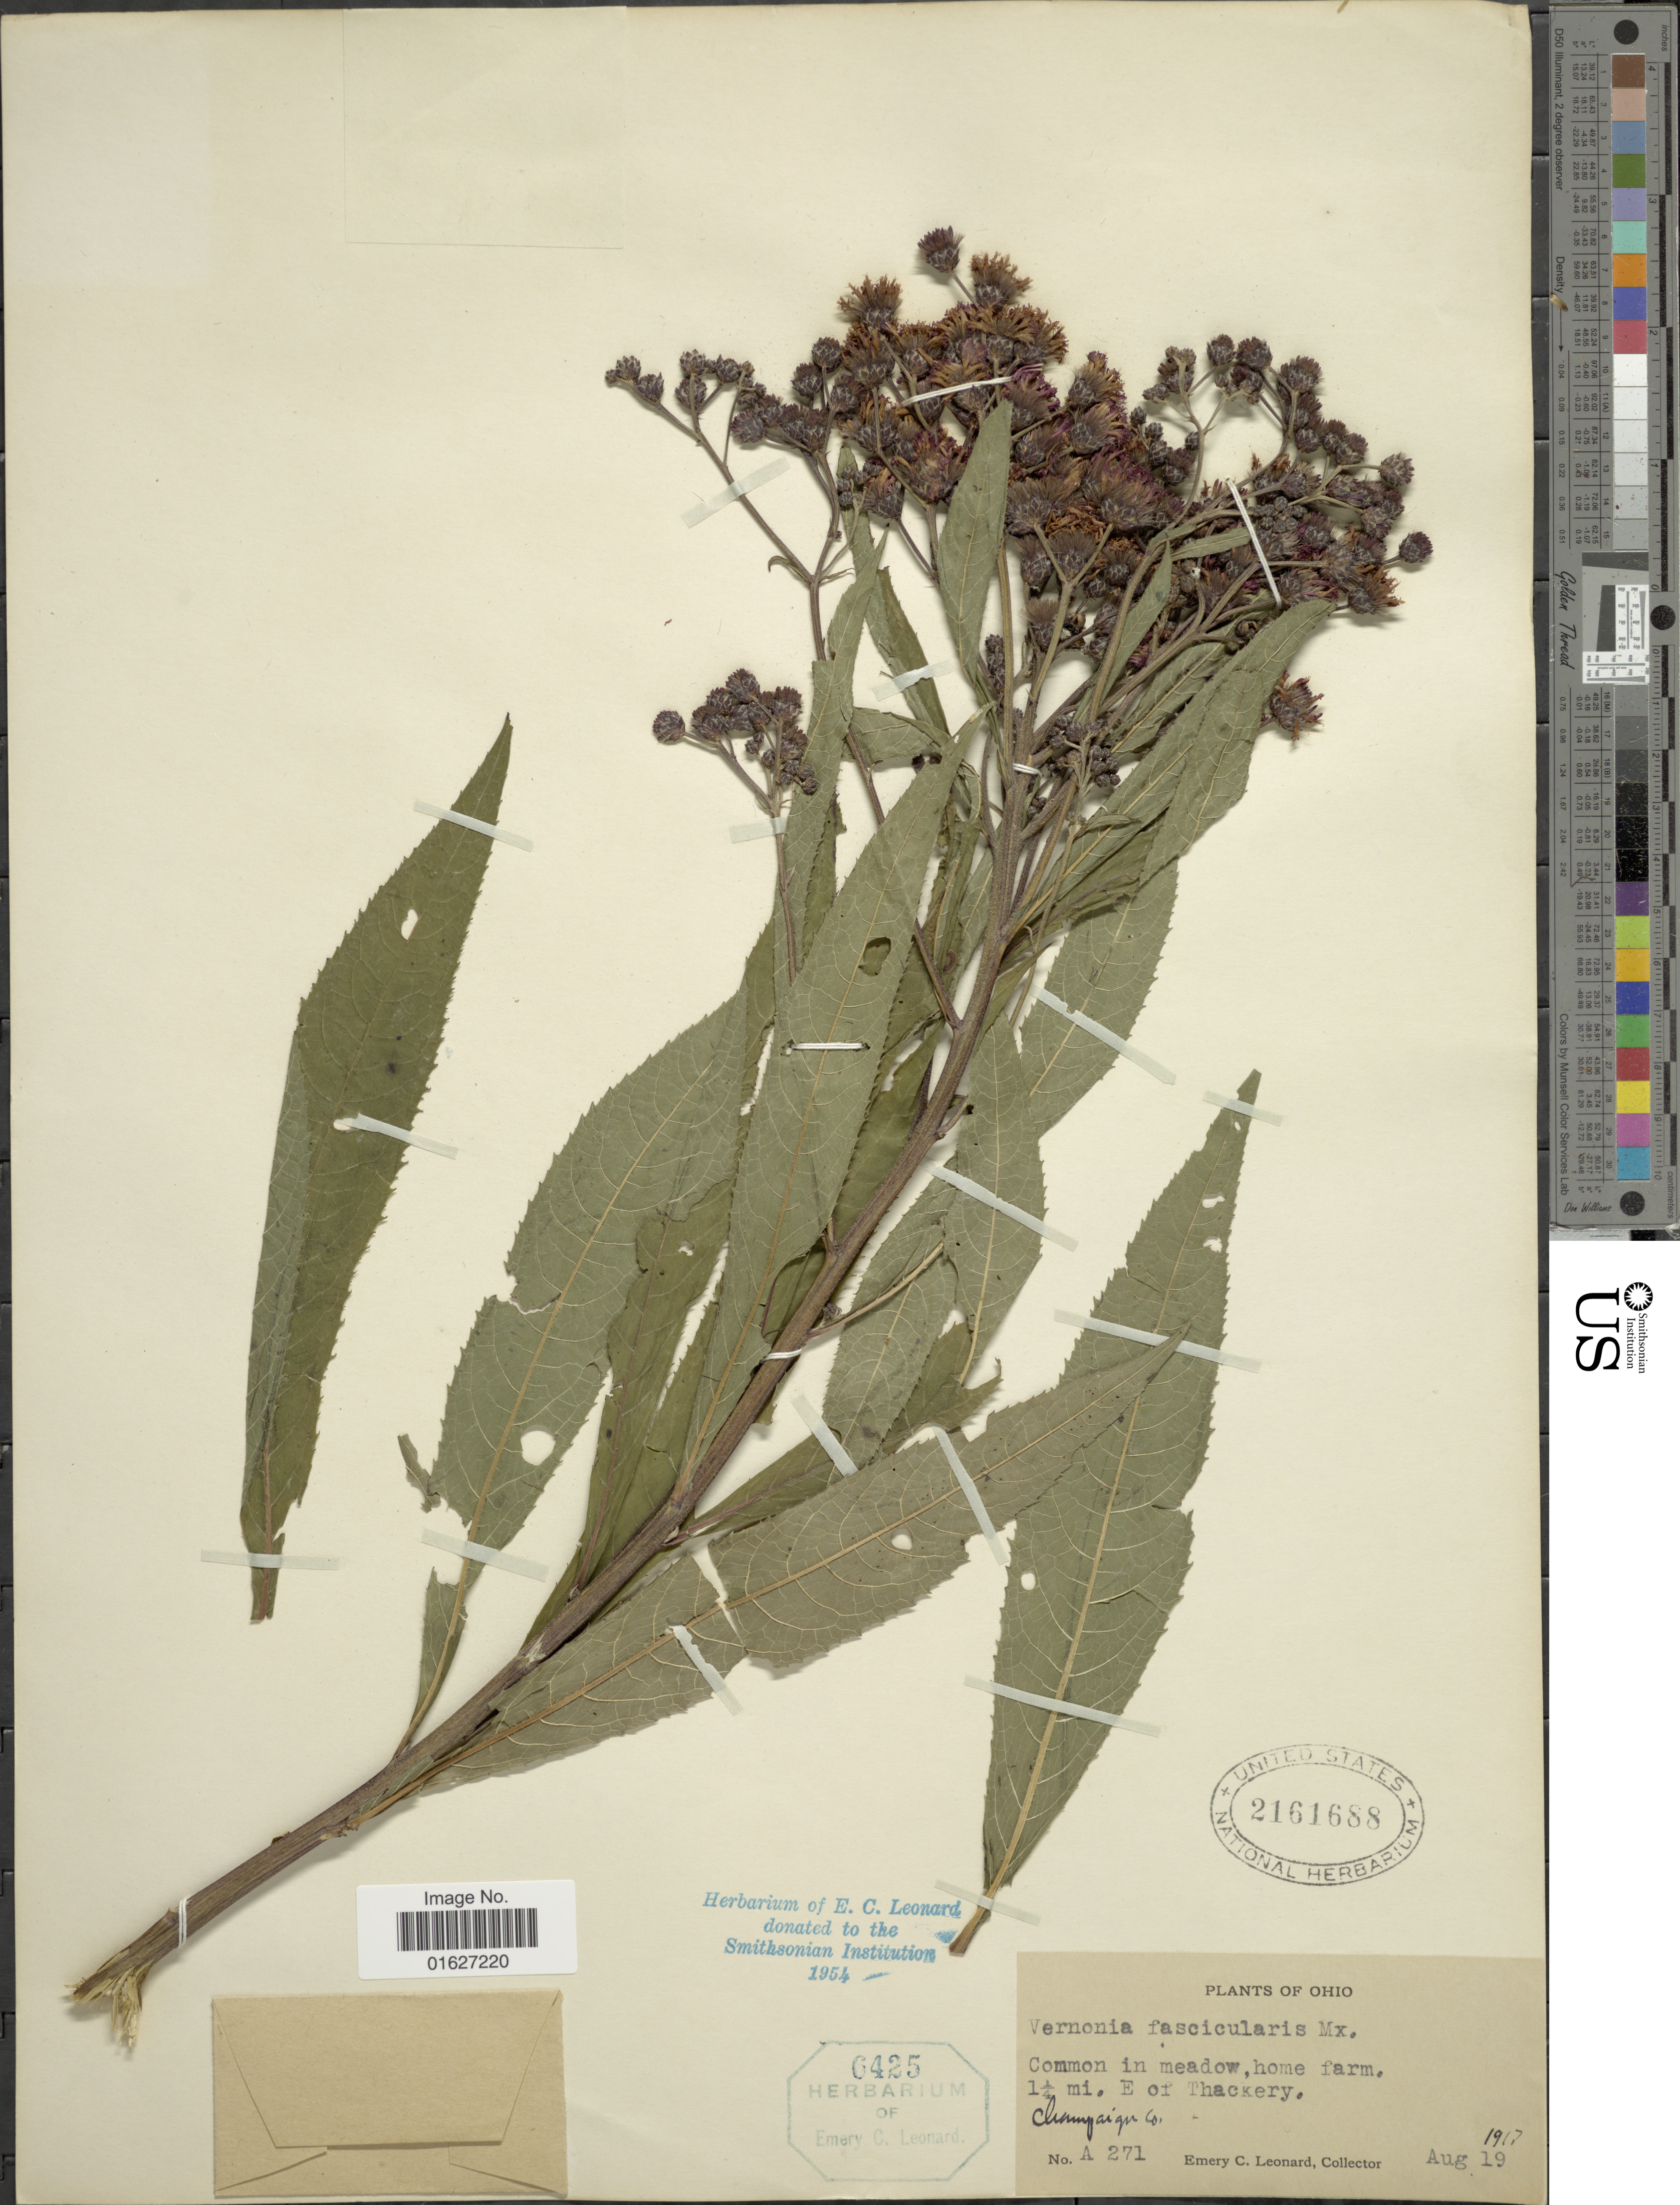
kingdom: Plantae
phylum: Tracheophyta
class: Magnoliopsida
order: Asterales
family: Asteraceae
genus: Vernonia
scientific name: Vernonia fasciculata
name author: Michx.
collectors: E. C. Leonard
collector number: A271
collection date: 1917-08-19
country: United States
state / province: Ohio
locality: Ohio. 1 1/4 mi. E of Thackery. Champaign Co.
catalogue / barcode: US 2161688